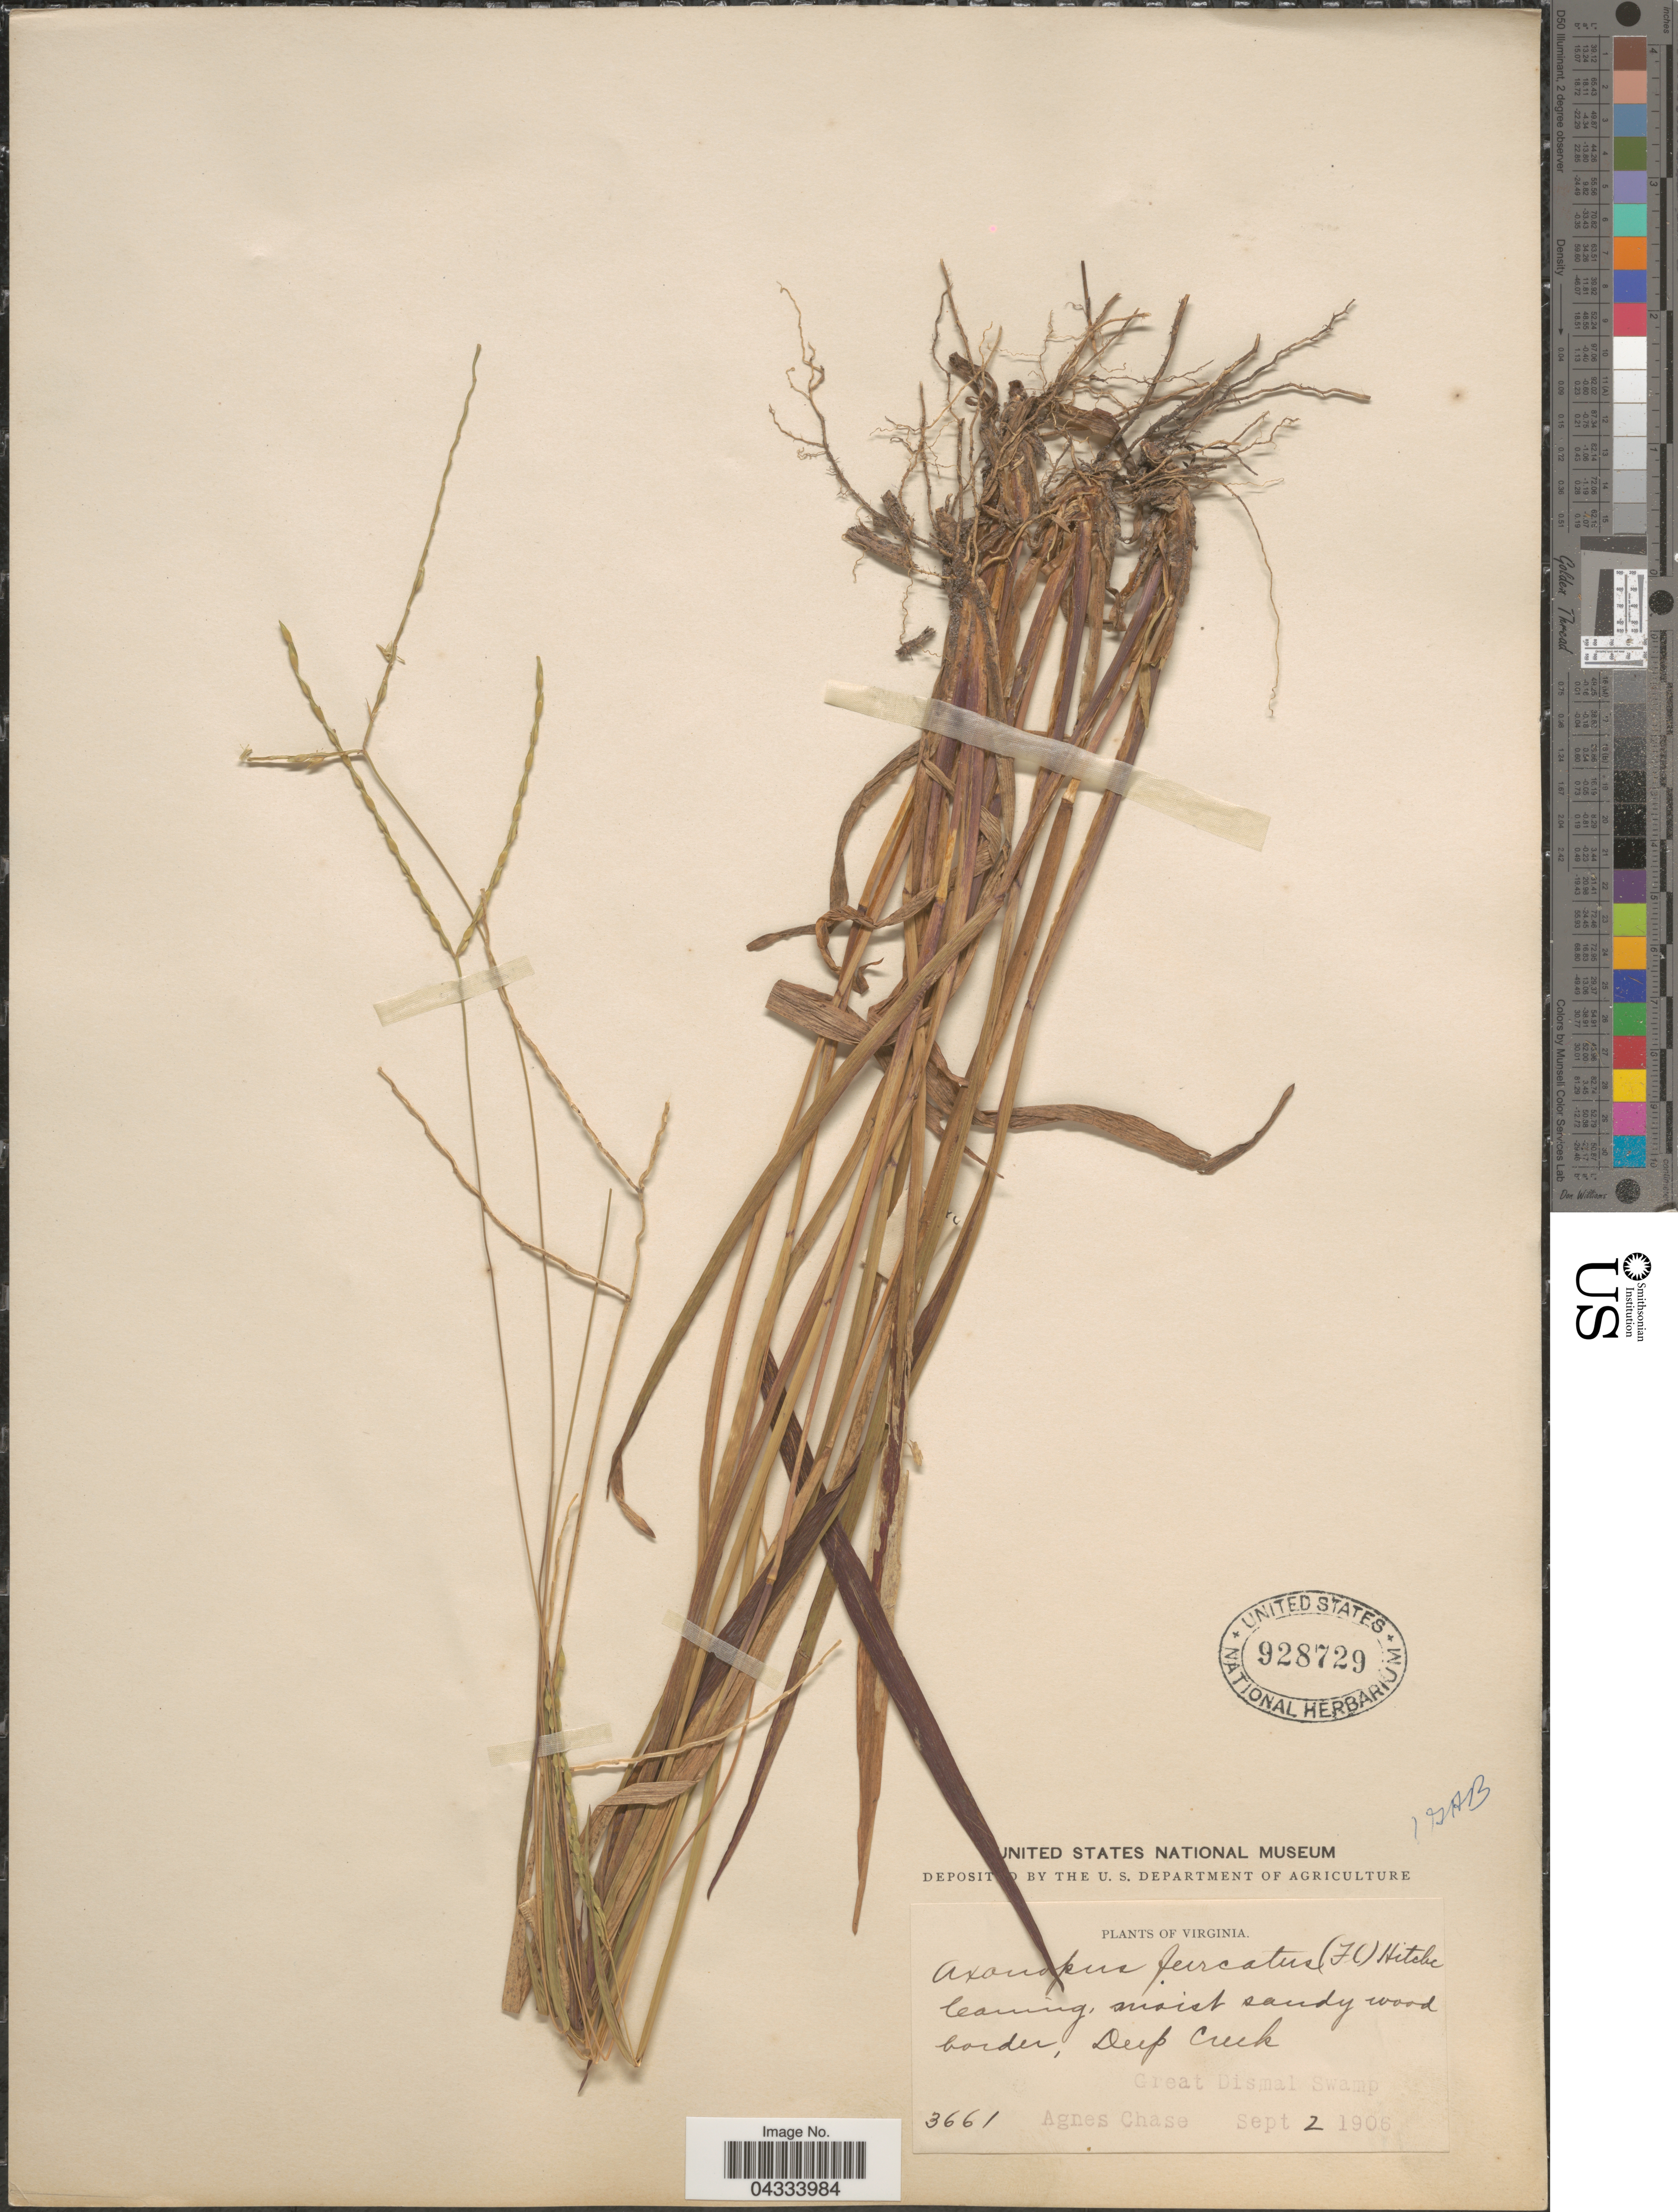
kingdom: Plantae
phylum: Tracheophyta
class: Liliopsida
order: Poales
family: Poaceae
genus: Axonopus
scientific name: Axonopus furcatus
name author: (Flüggé) Hitchc.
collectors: A. Chase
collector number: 3661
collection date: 1906-09-02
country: United States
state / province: Virginia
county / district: City of Norfolk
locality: Deep Creek. Great Dismal Swamp.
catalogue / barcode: US 928729